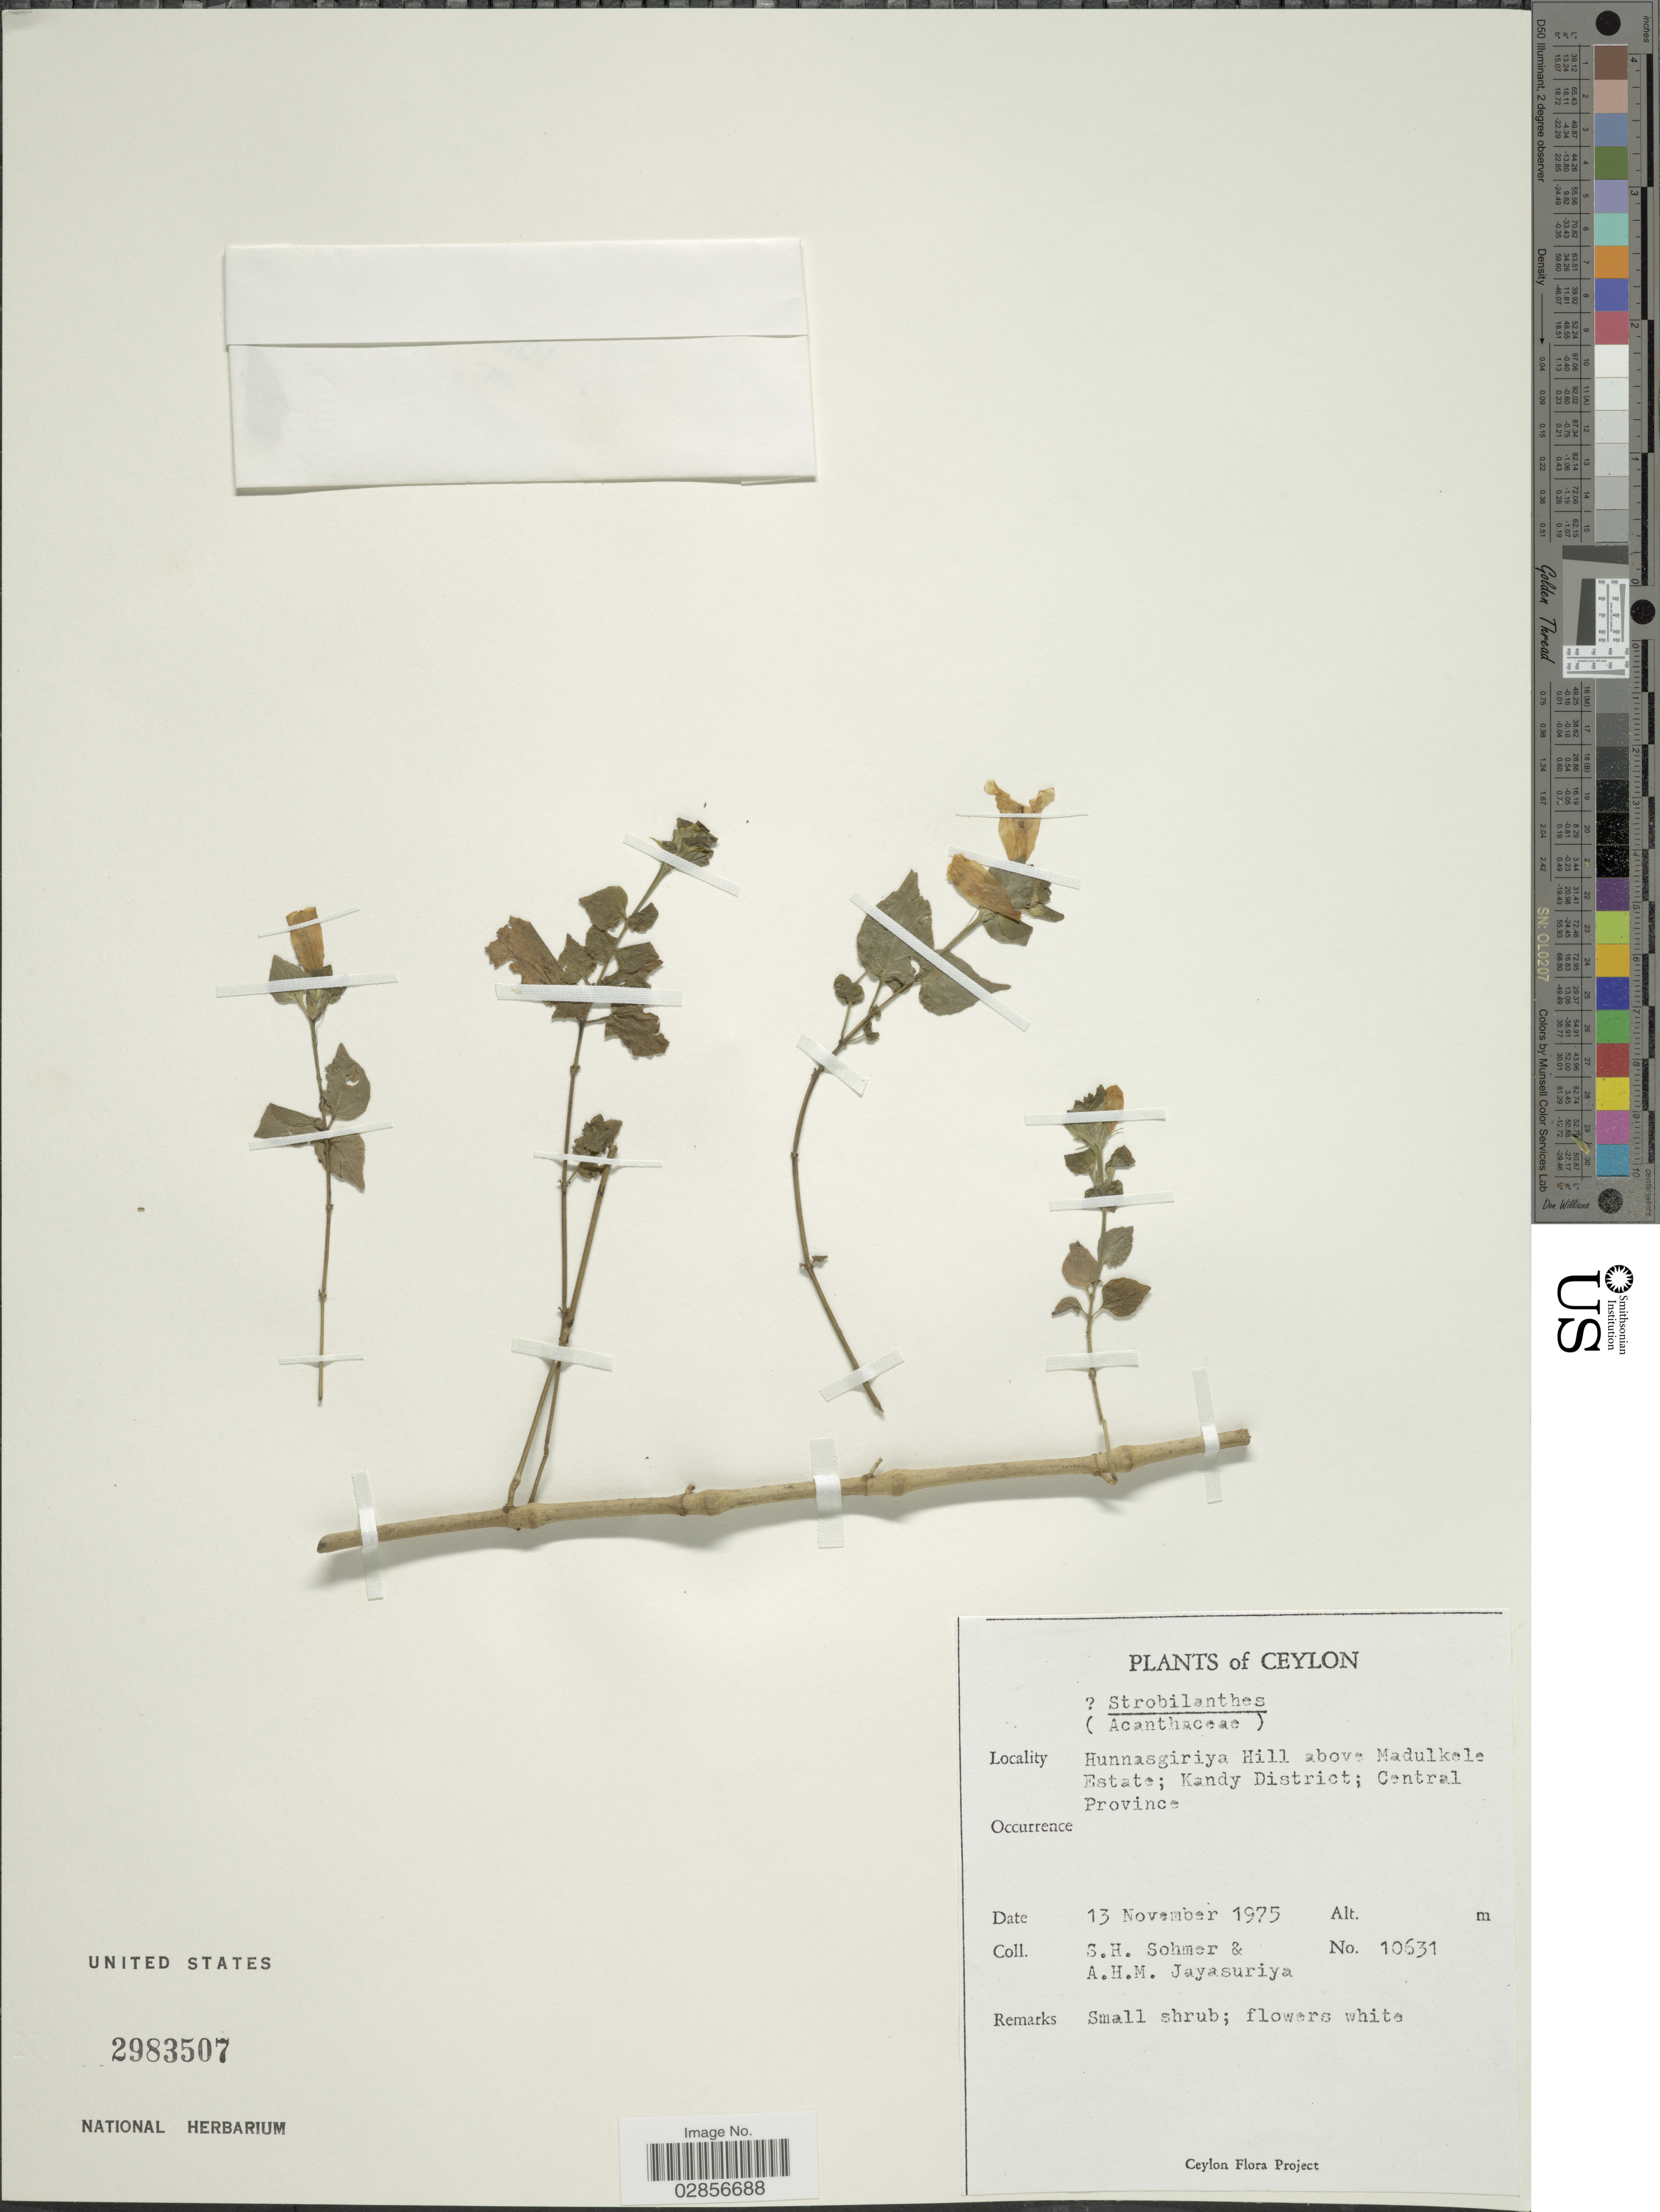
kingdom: Plantae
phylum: Tracheophyta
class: Magnoliopsida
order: Lamiales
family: Acanthaceae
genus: Strobilanthes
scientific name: Strobilanthes sp.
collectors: S. H. Sohmer & A. Jayasuriya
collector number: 10631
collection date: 1975-11-13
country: Sri Lanka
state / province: Central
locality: Ceylon, Hunnasgiriya Hill above Madulkele Estate; Kandy District; Central Province.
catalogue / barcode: US 2983507